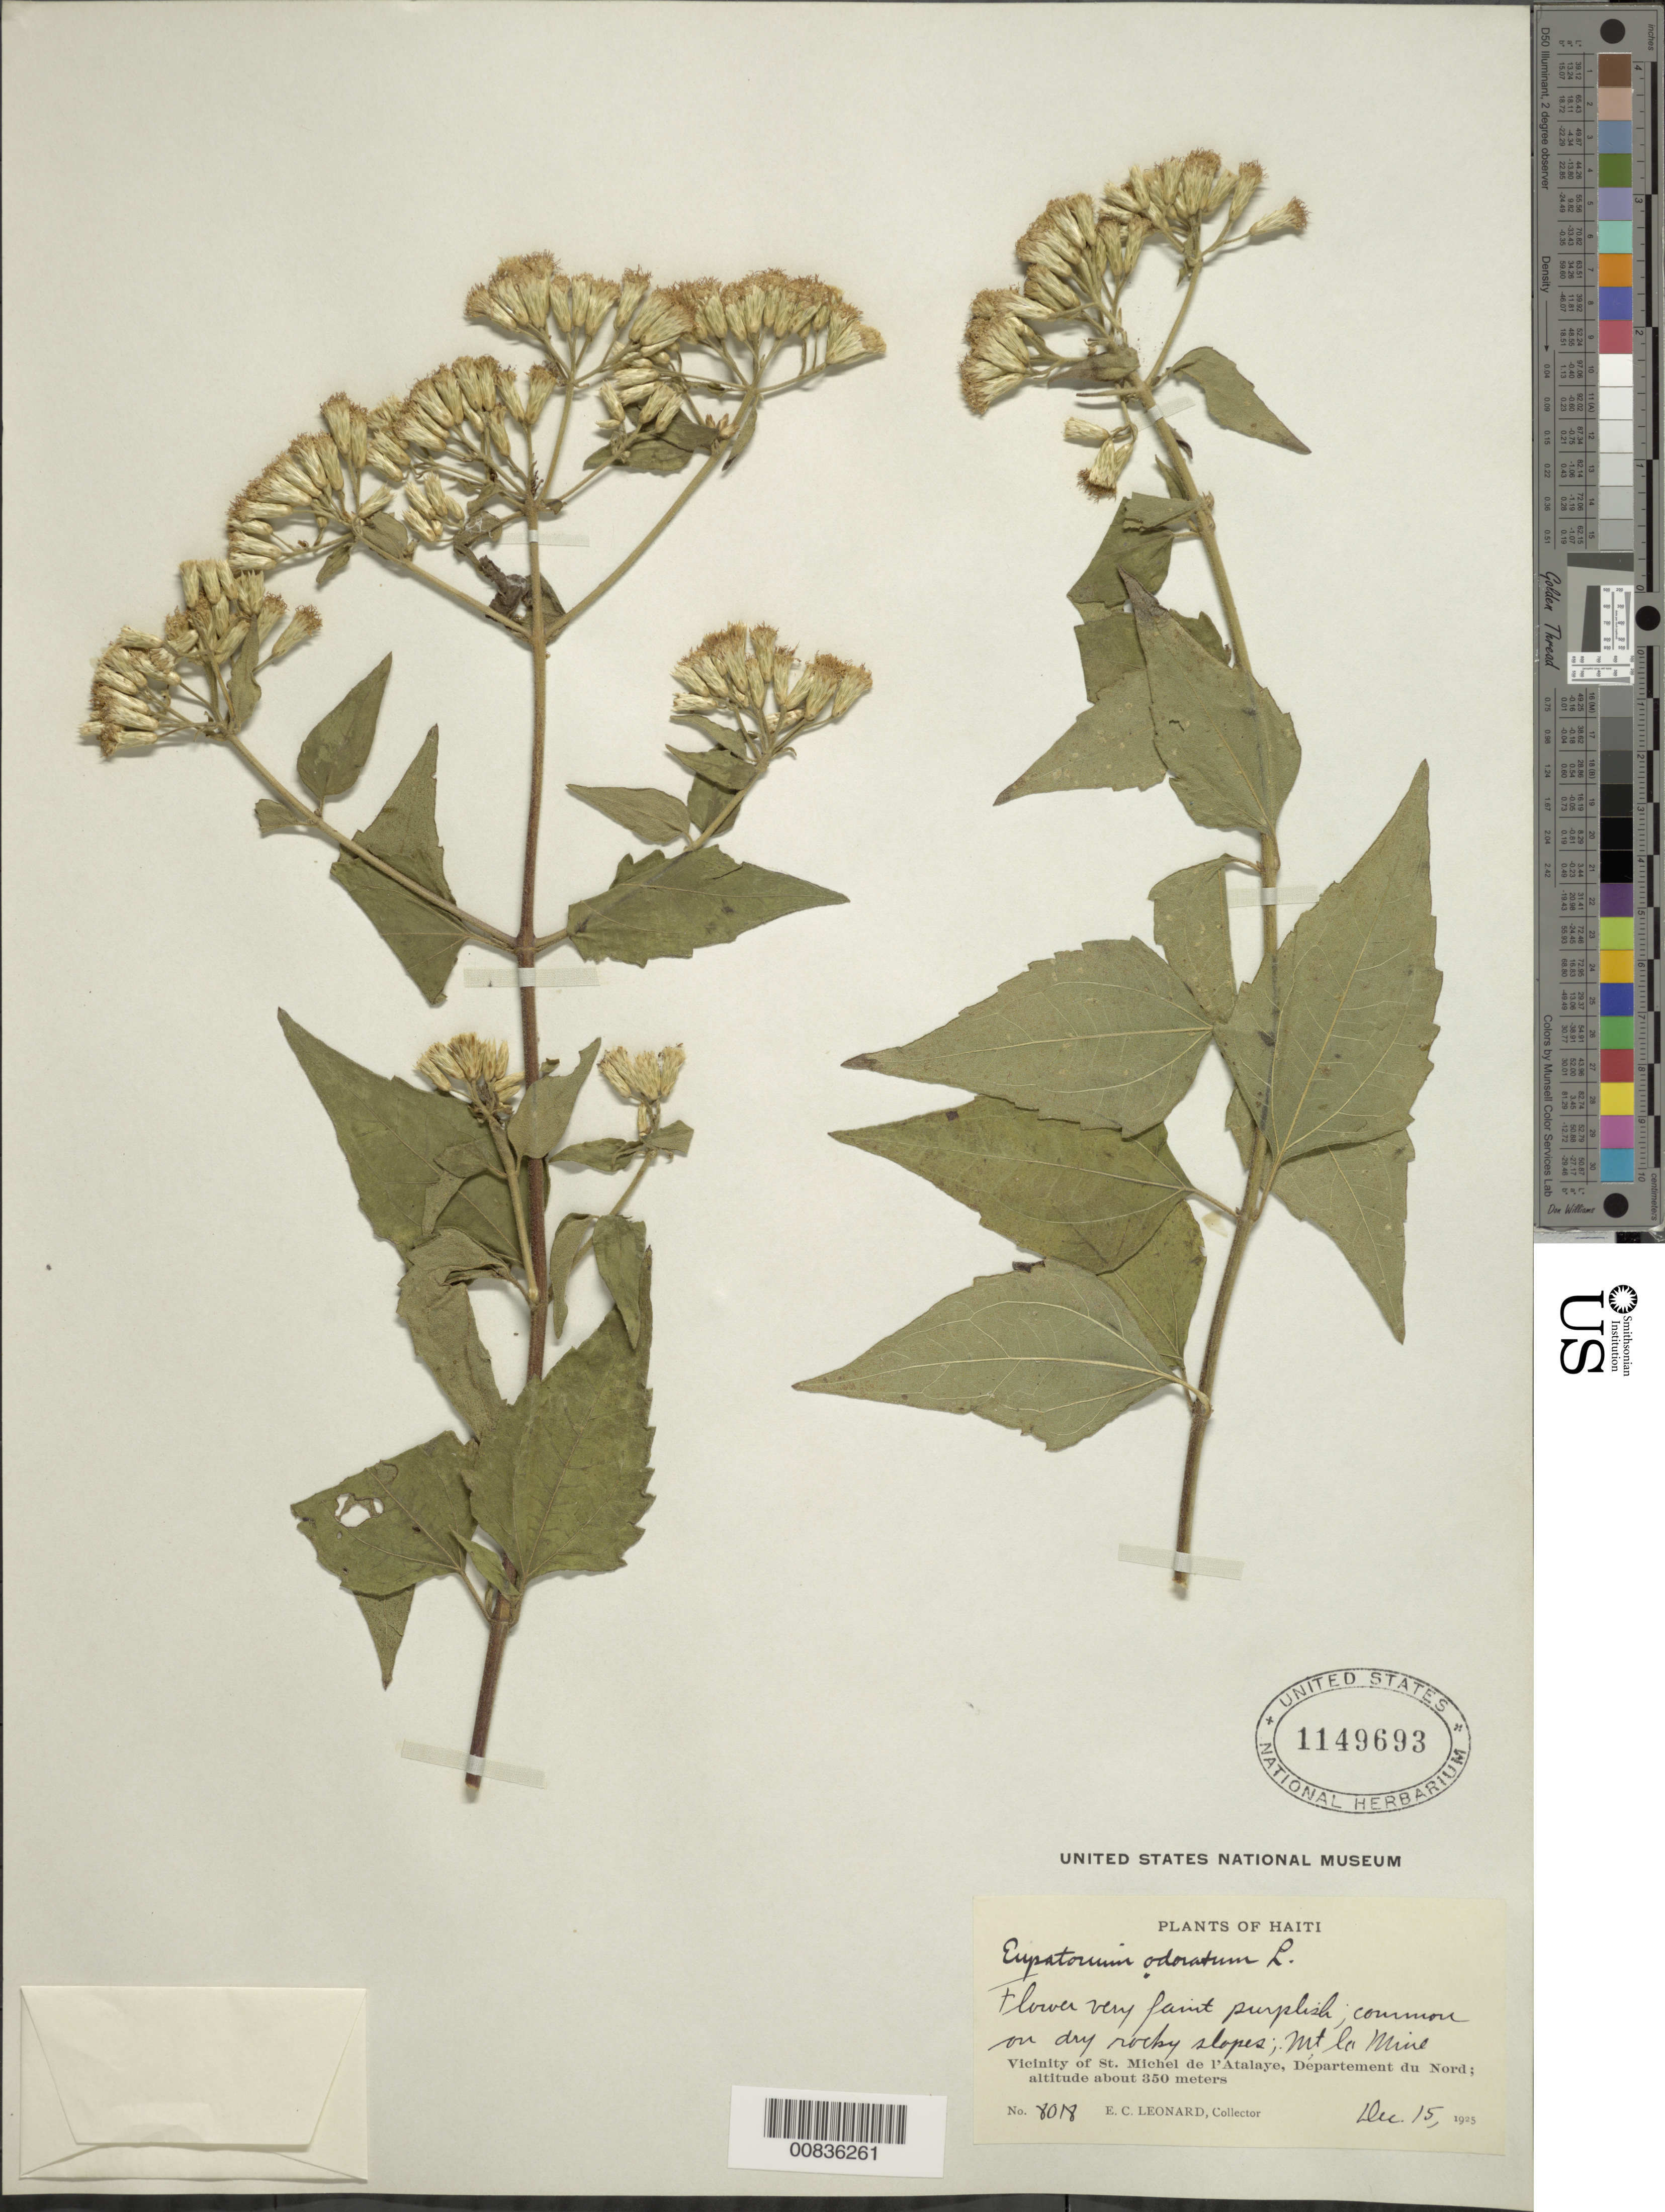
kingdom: Plantae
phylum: Tracheophyta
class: Magnoliopsida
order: Asterales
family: Asteraceae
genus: Chromolaena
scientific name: Chromolaena odorata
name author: (L.) R.M. King & H. Rob.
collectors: E. C. Leonard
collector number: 8018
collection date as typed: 15 Dec 1925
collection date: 1925-12-15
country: Haiti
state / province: Artibonite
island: Hispaniola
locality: Vicinity of St. Michel de l'Atalaye, Mt la Mine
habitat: On dry rocky slopes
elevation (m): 350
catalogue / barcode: US 1149693